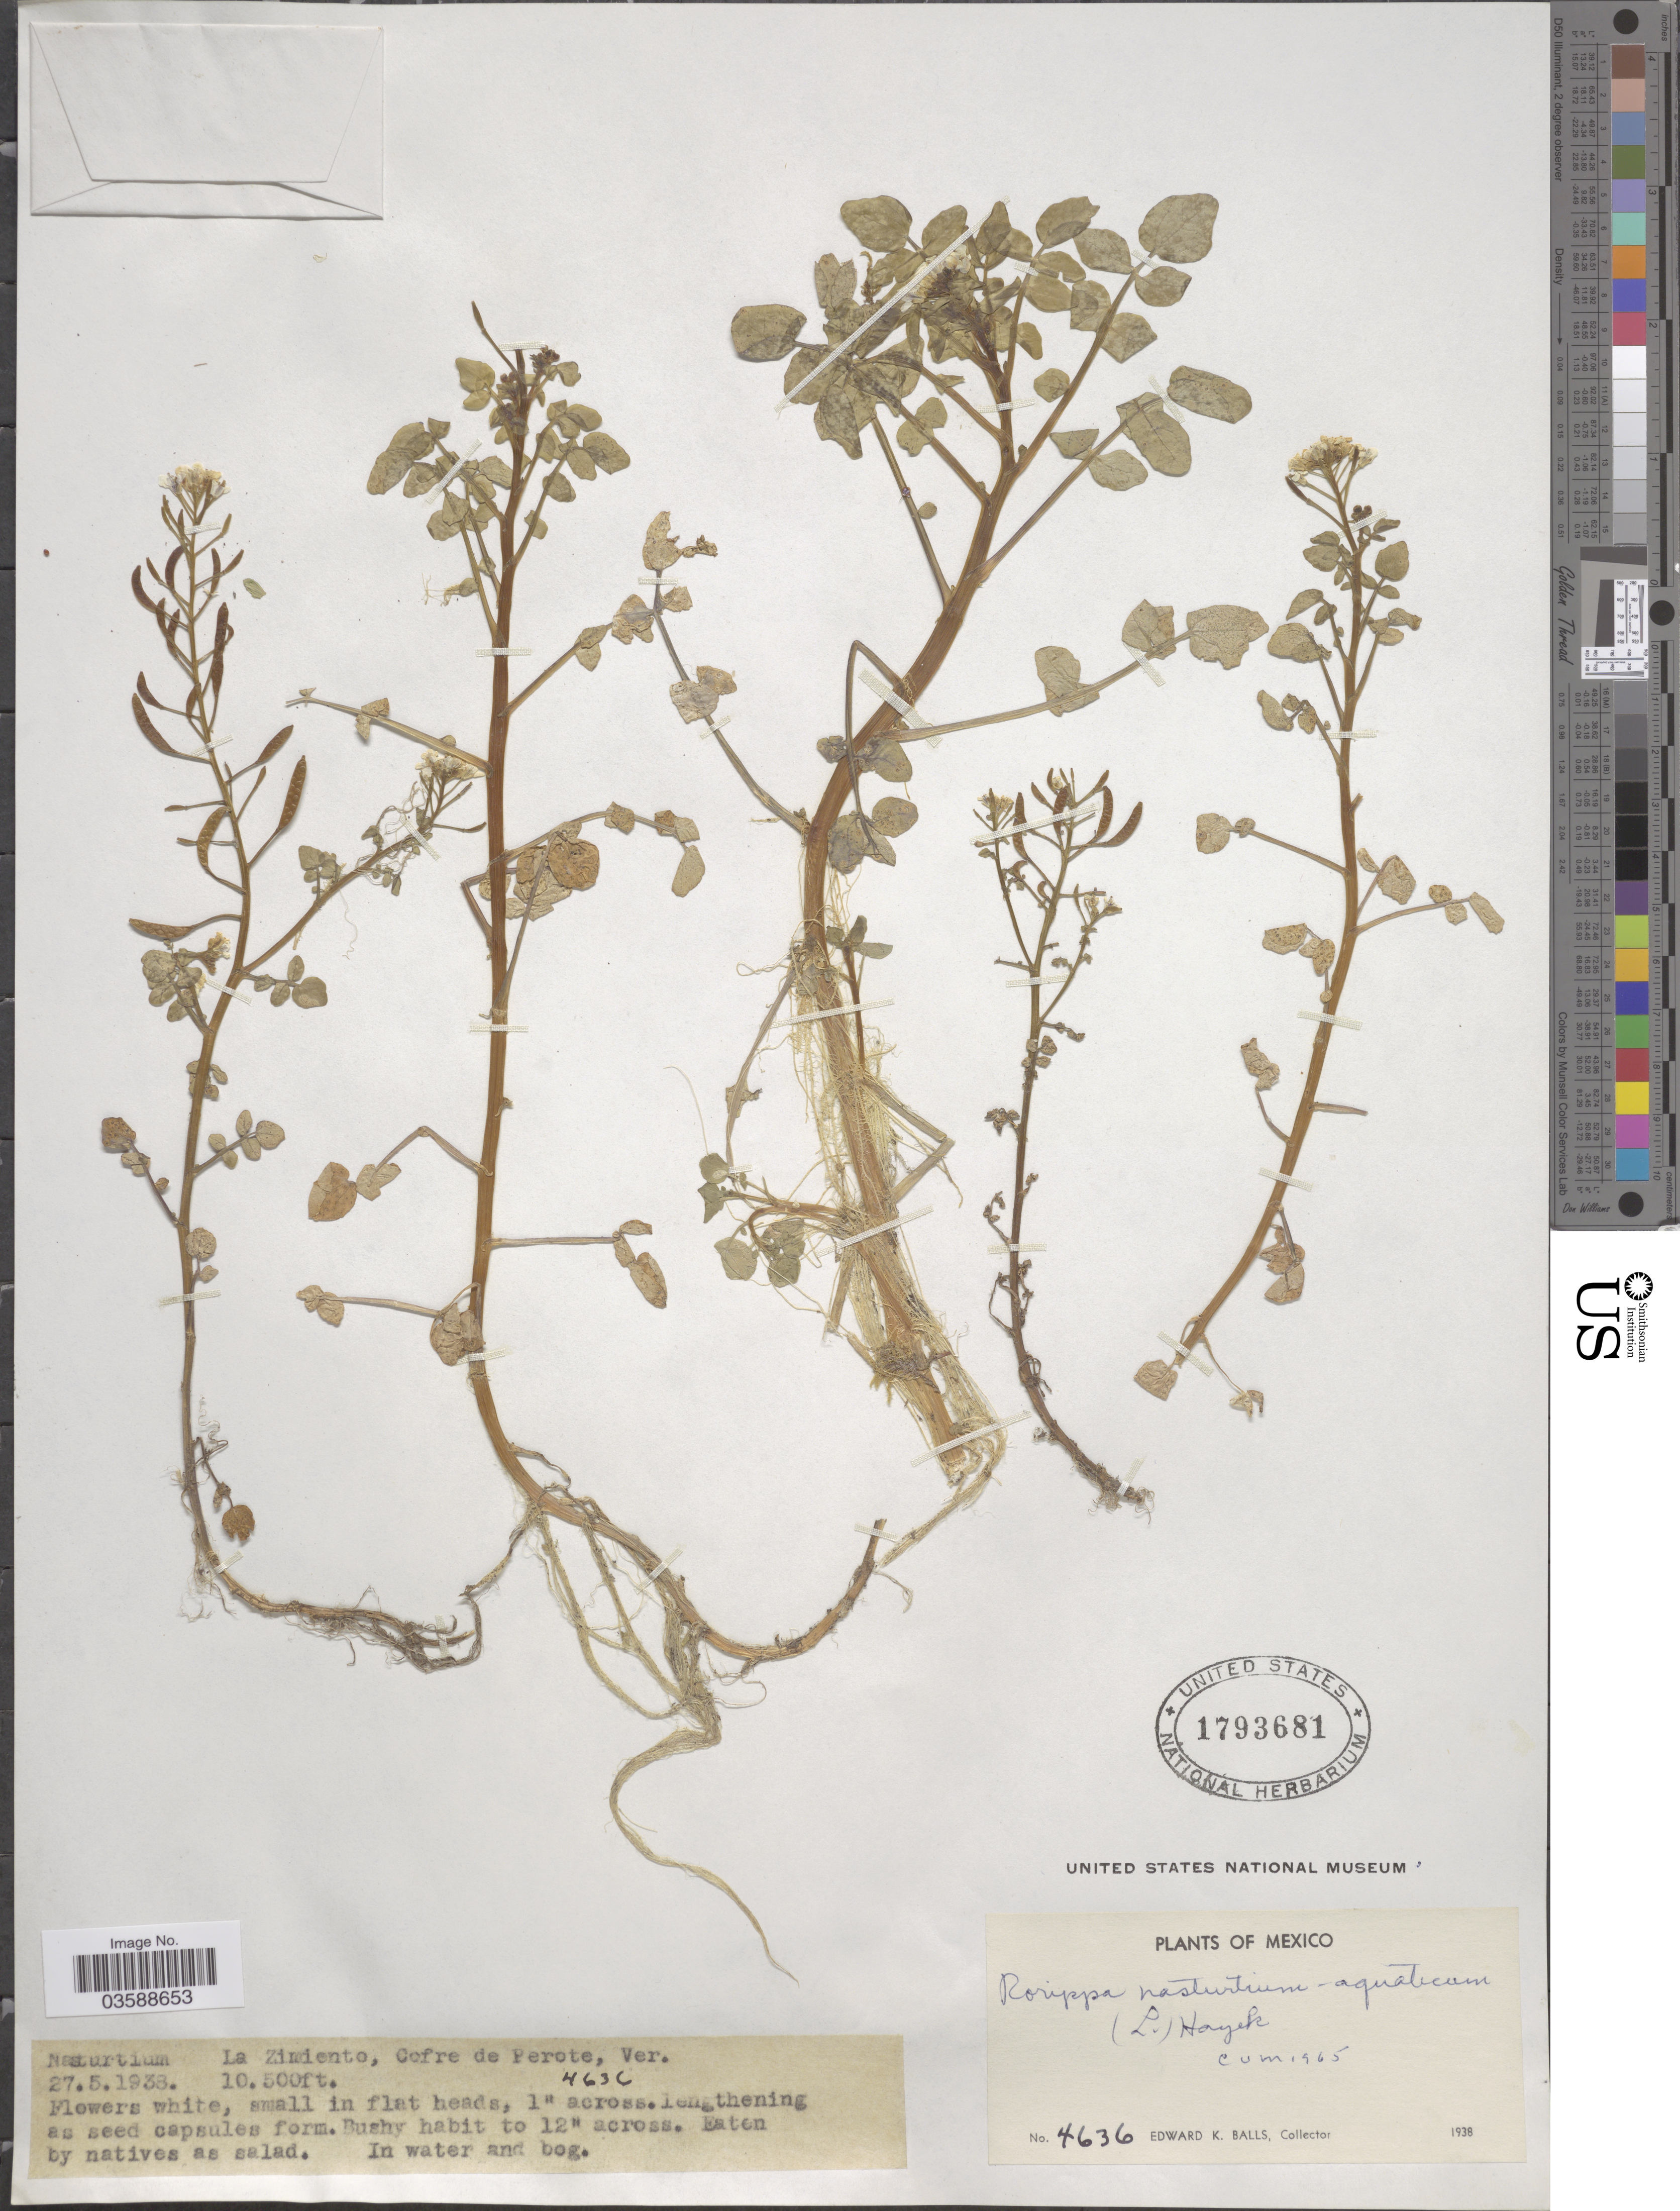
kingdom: Plantae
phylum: Tracheophyta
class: Magnoliopsida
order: Brassicales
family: Brassicaceae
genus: Nasturtium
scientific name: Nasturtium officinale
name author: R. Br.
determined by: Strong, M. T., (US), Smithsonian Institution - National Museum of Natural History (UNITED STATES)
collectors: E. K. Balls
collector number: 4636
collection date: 1938-05-27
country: Mexico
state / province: Veracruz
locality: La Zimiento, Cofre de Perote, Ver.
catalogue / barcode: US 1793681